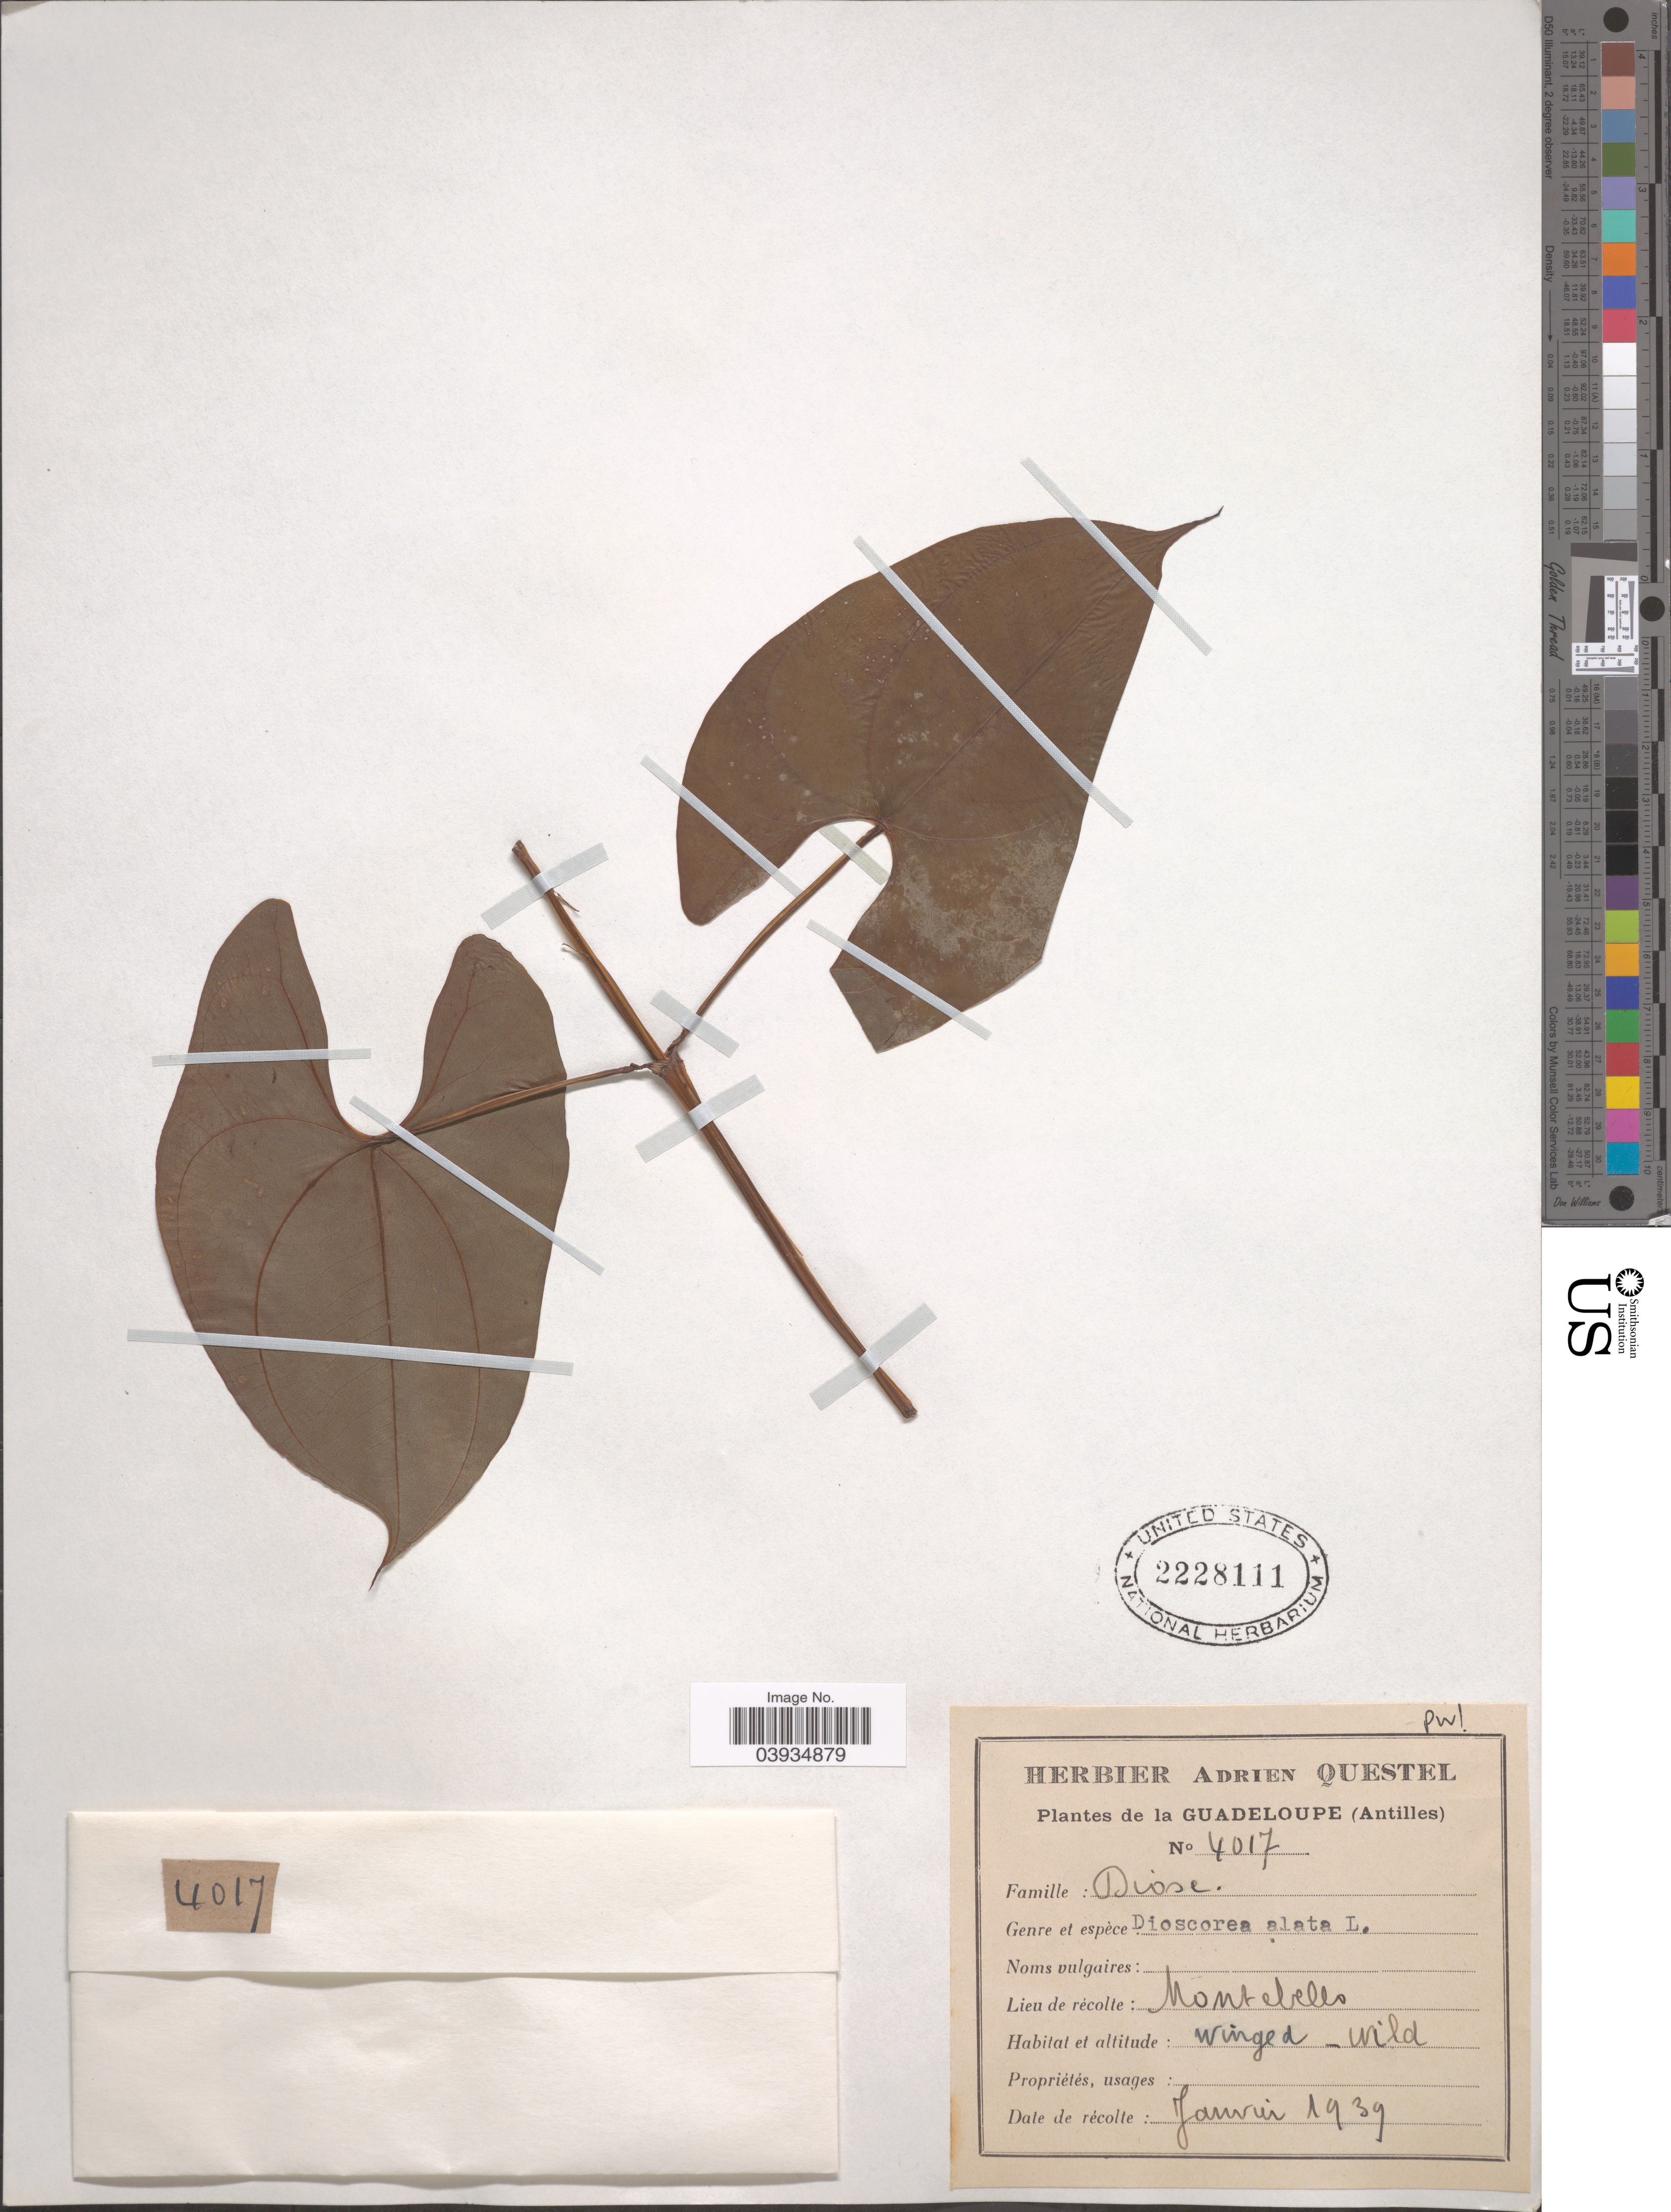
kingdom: Plantae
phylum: Tracheophyta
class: Liliopsida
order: Dioscoreales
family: Dioscoreaceae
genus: Dioscorea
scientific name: Dioscorea alata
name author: L.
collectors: A. Questel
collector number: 4017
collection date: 1939-01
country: Guadeloupe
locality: (Antilles). Montebello.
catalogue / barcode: US 2228111